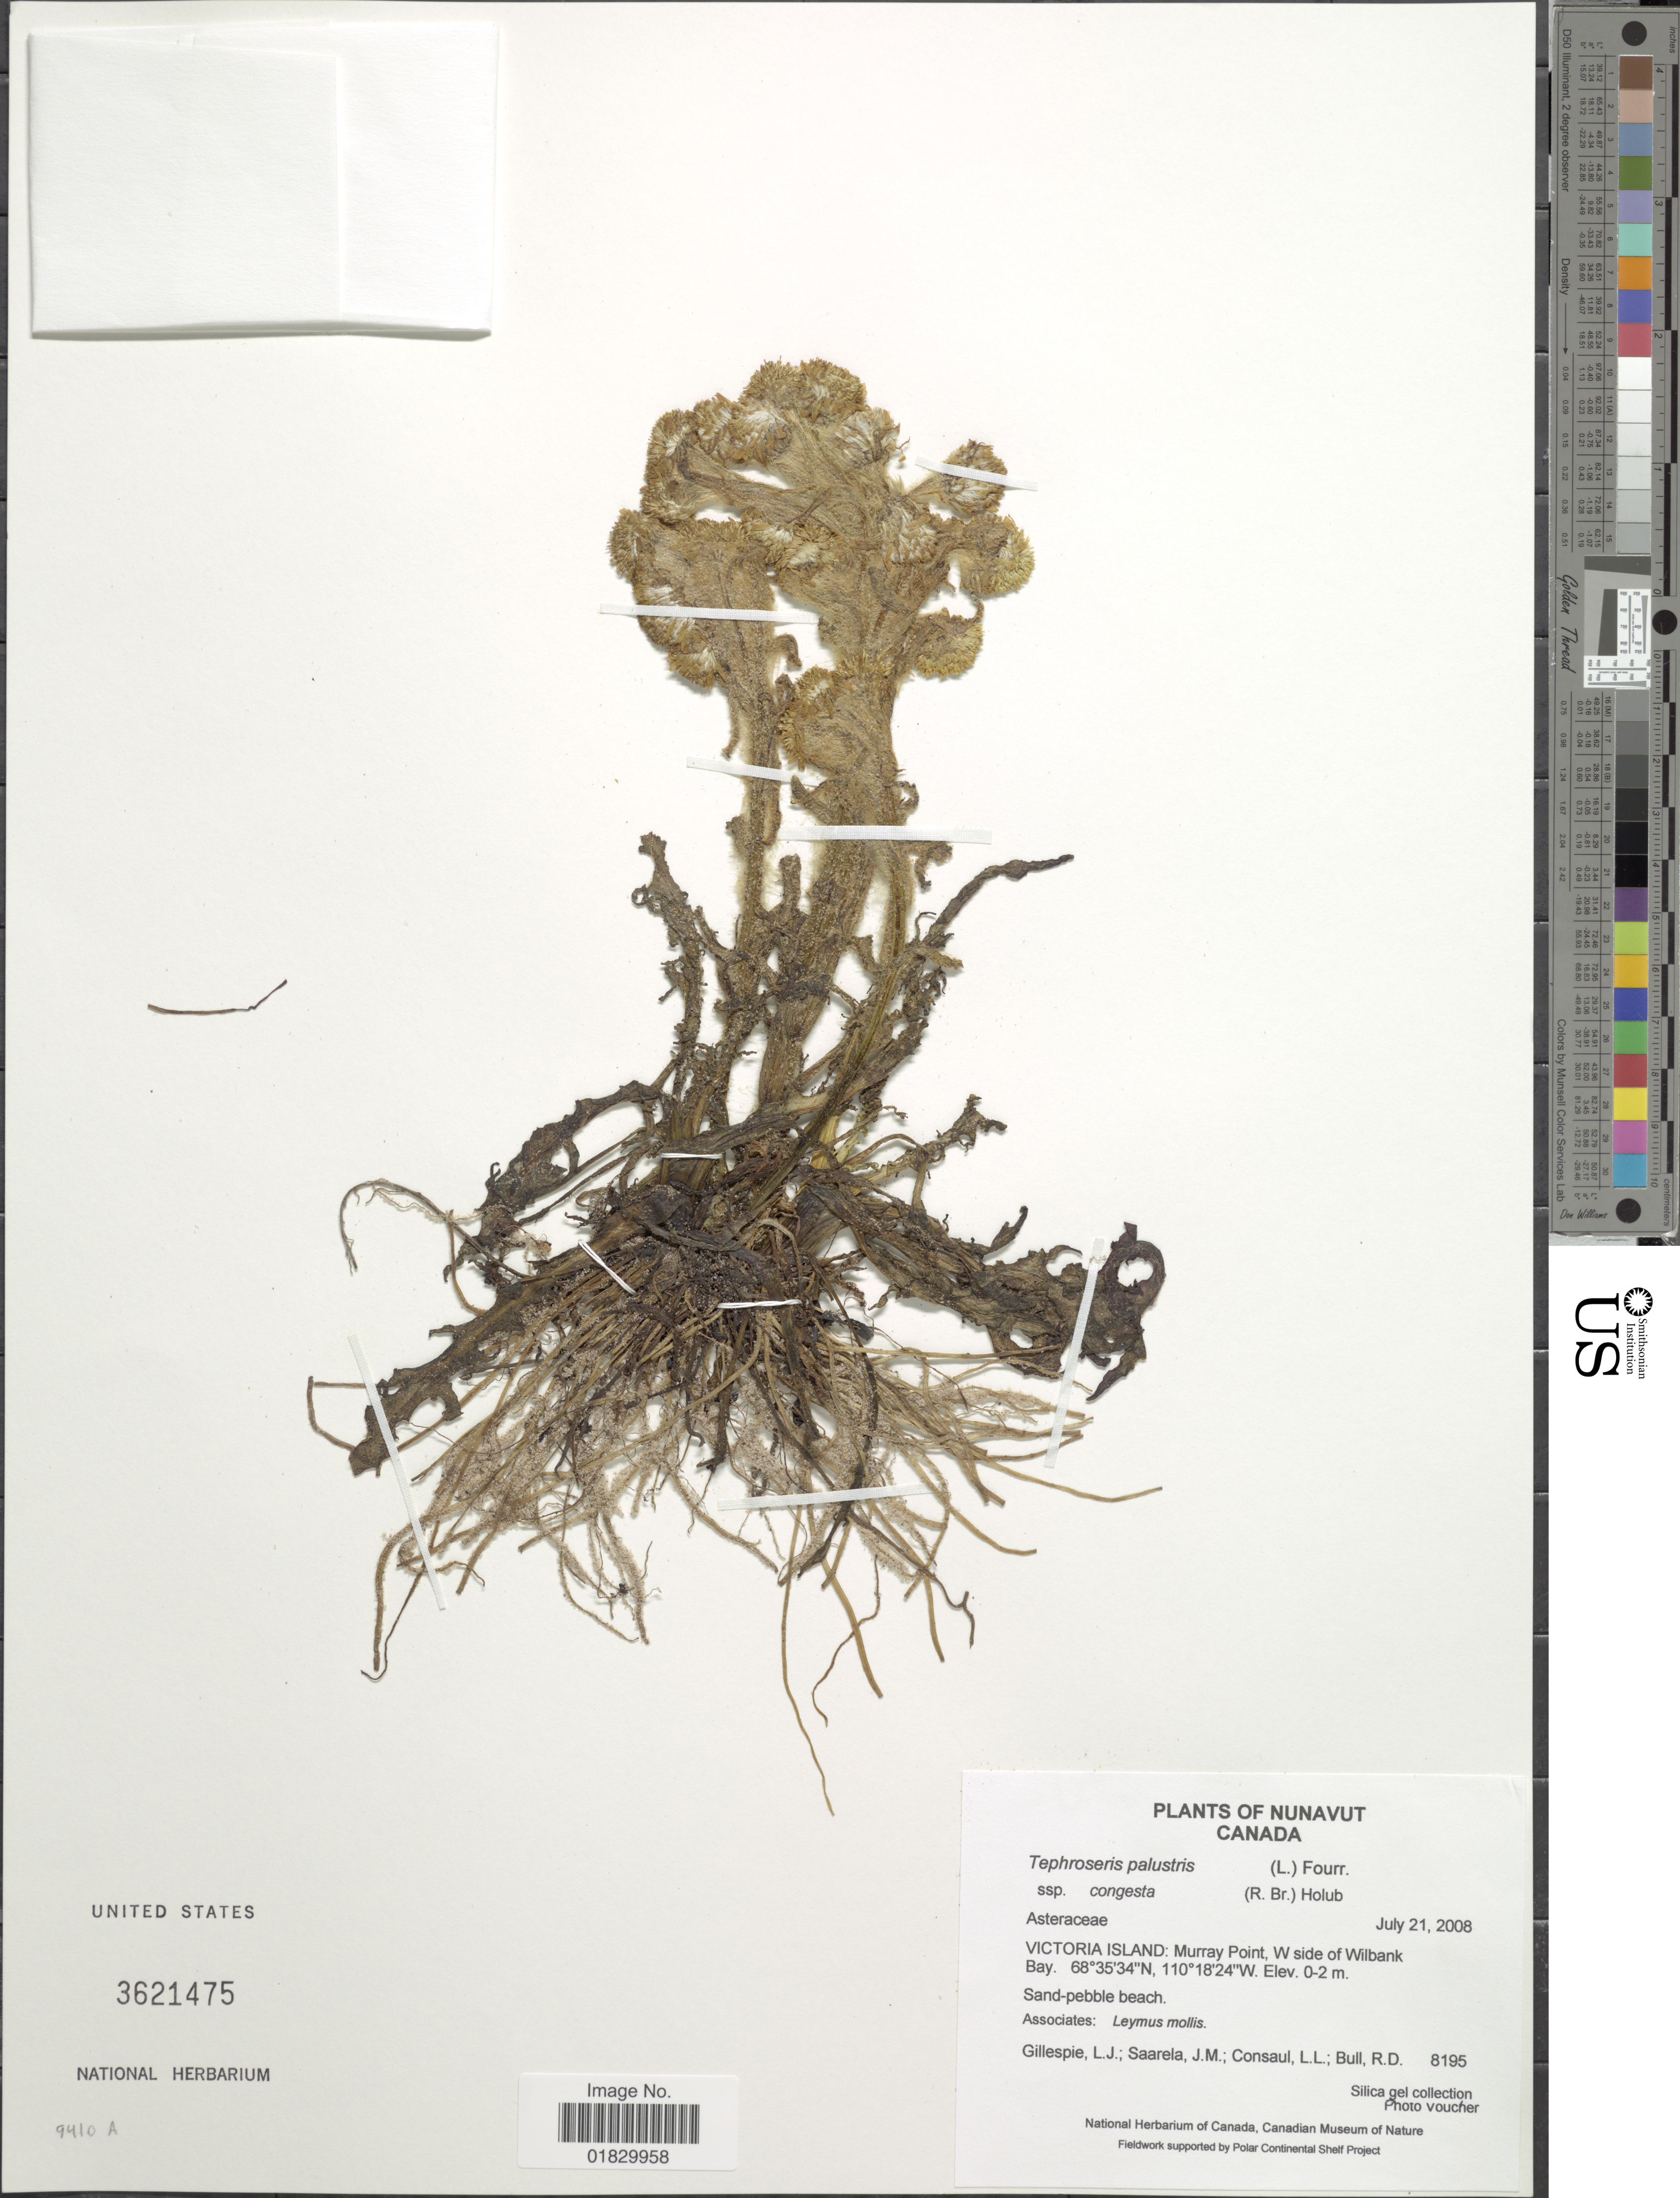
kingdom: Plantae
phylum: Tracheophyta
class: Magnoliopsida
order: Asterales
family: Asteraceae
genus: Tephroseris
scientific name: Tephroseris palustris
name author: (L.) Rchb.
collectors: L. Gillespie, J. Saarela, L. Consaul & R. Bull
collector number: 8195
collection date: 2008-07-21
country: Canada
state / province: Nunavut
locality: Nunavut, Canada, Victoria Island: Murray Point, W side of Wilbank Bay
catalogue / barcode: US 3621475